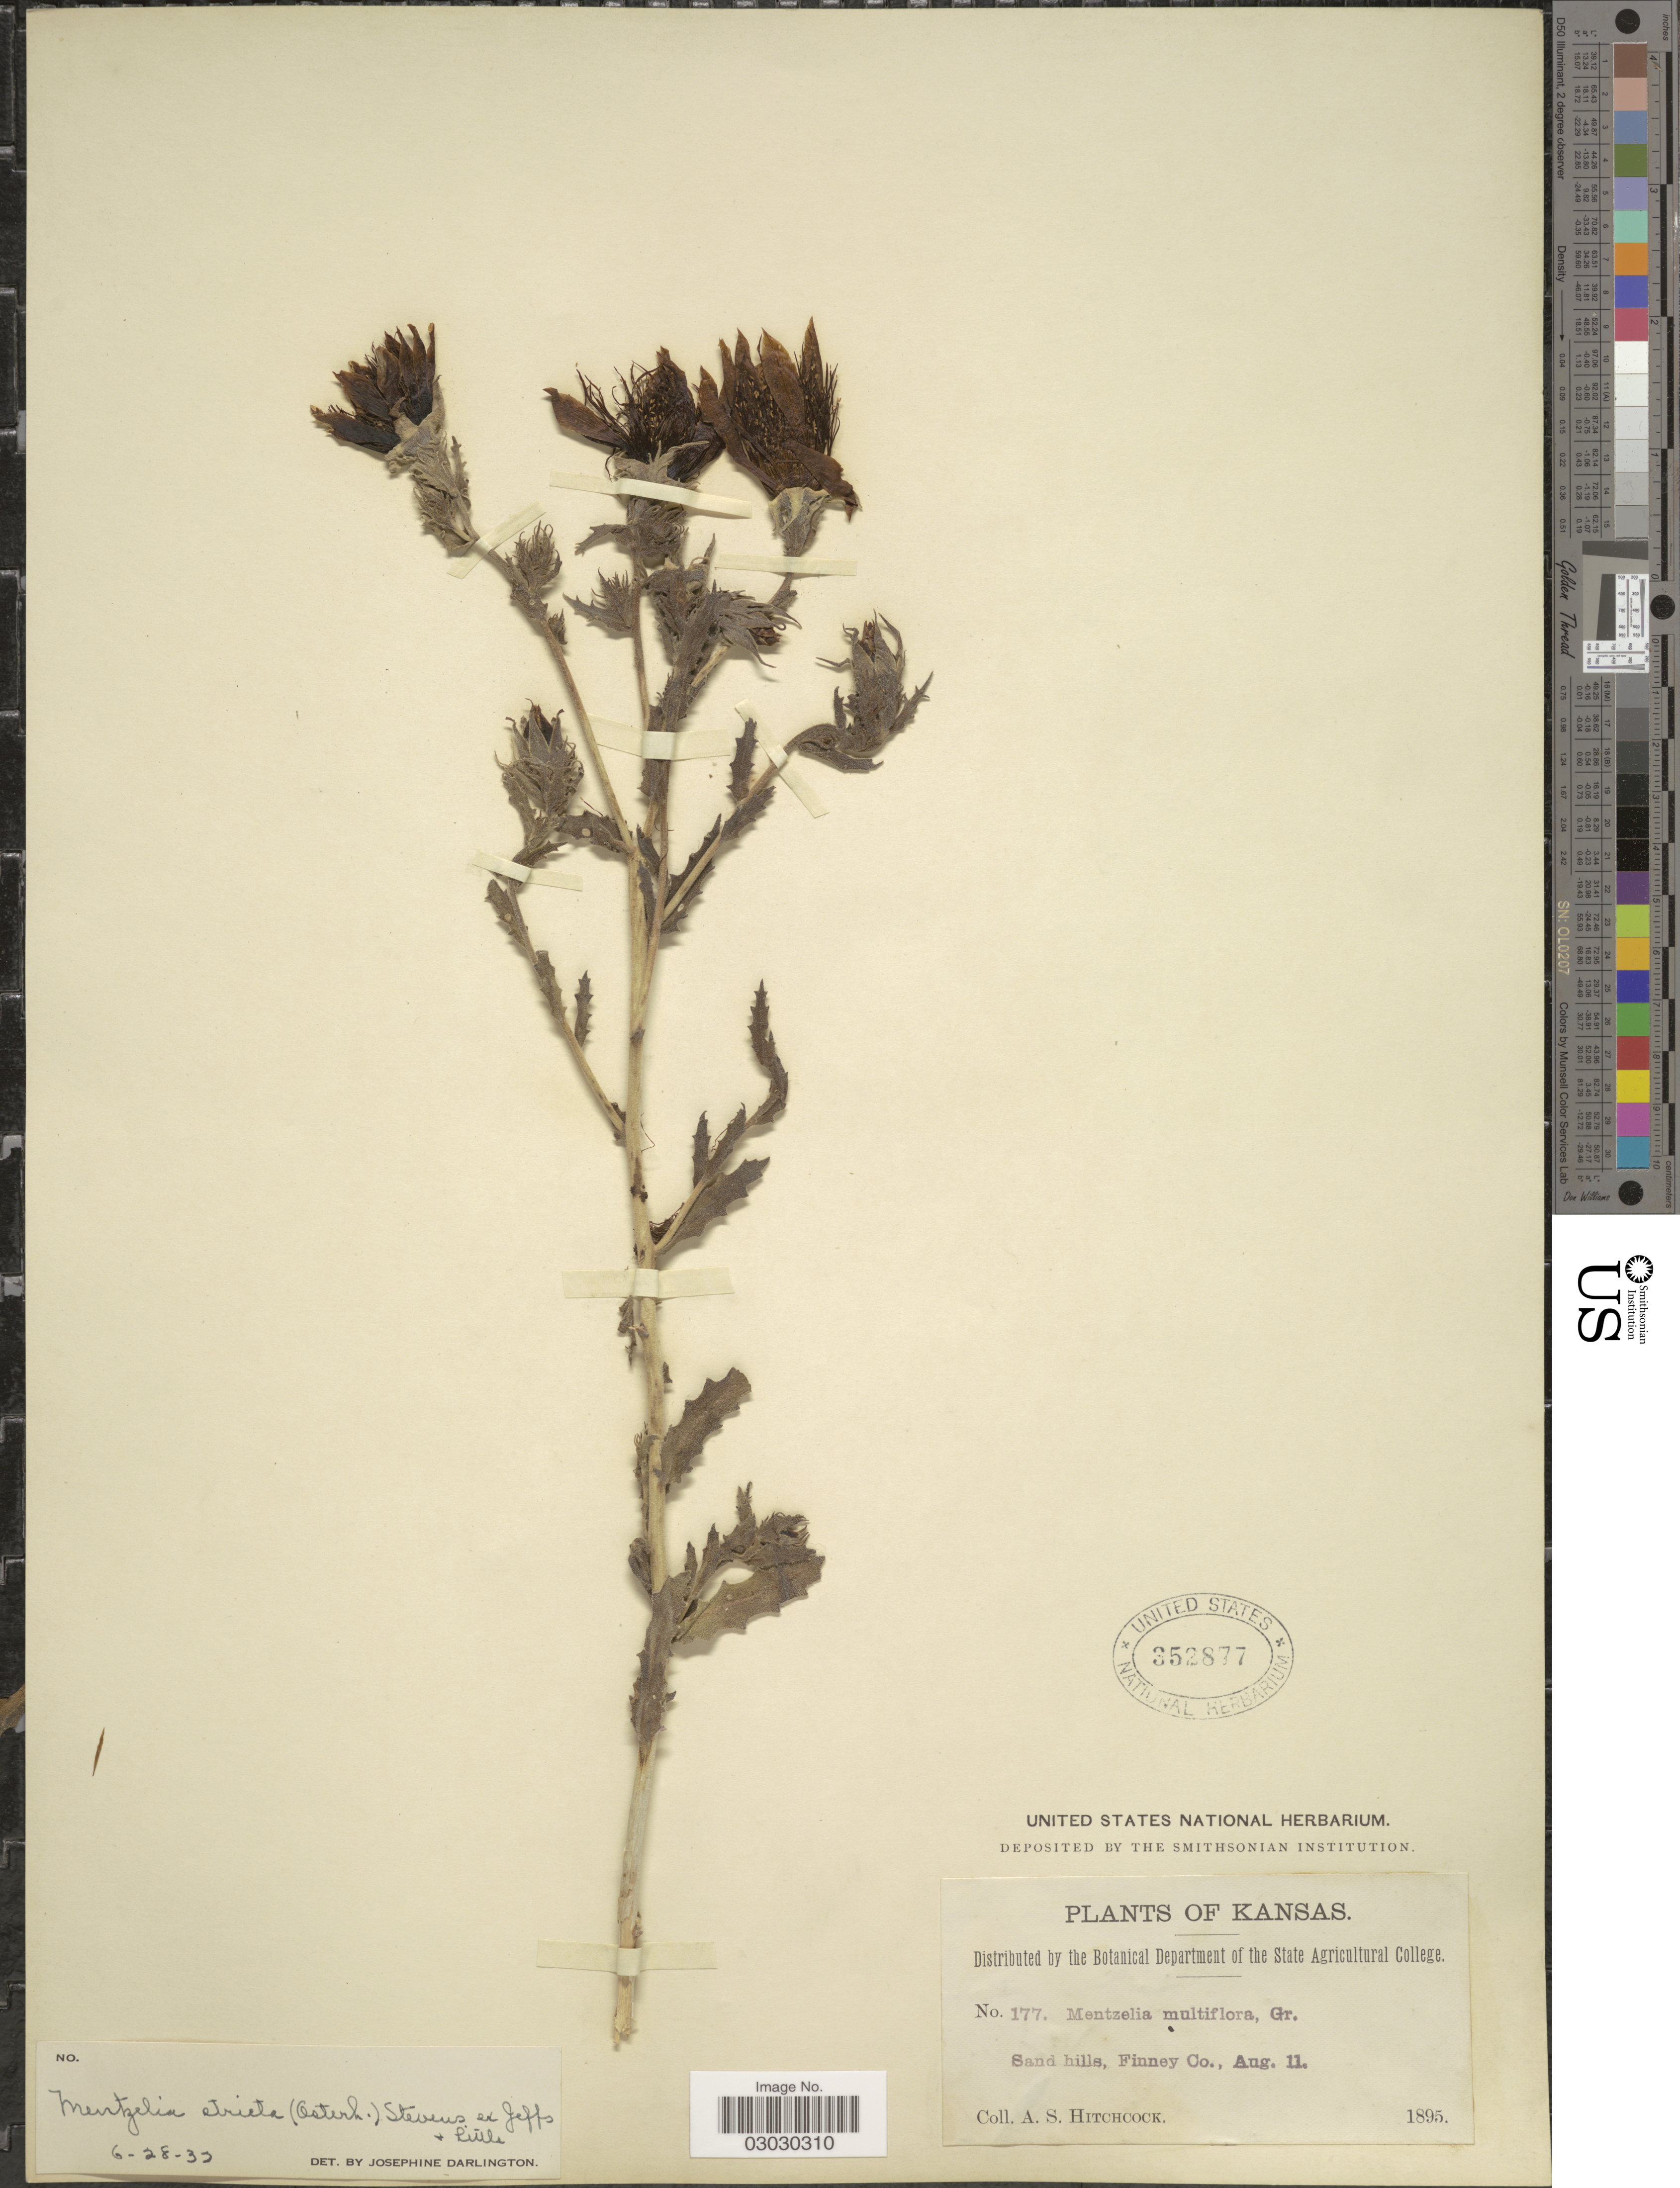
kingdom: Plantae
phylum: Tracheophyta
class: Magnoliopsida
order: Cornales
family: Loasaceae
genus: Mentzelia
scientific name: Mentzelia stricta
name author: (Osterh.) Stevens ex Jeffs & Little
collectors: A. S. Hitchcock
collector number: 177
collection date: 1895-08-11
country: United States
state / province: Kansas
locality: Sand hills, Finney Co.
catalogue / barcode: US 352877